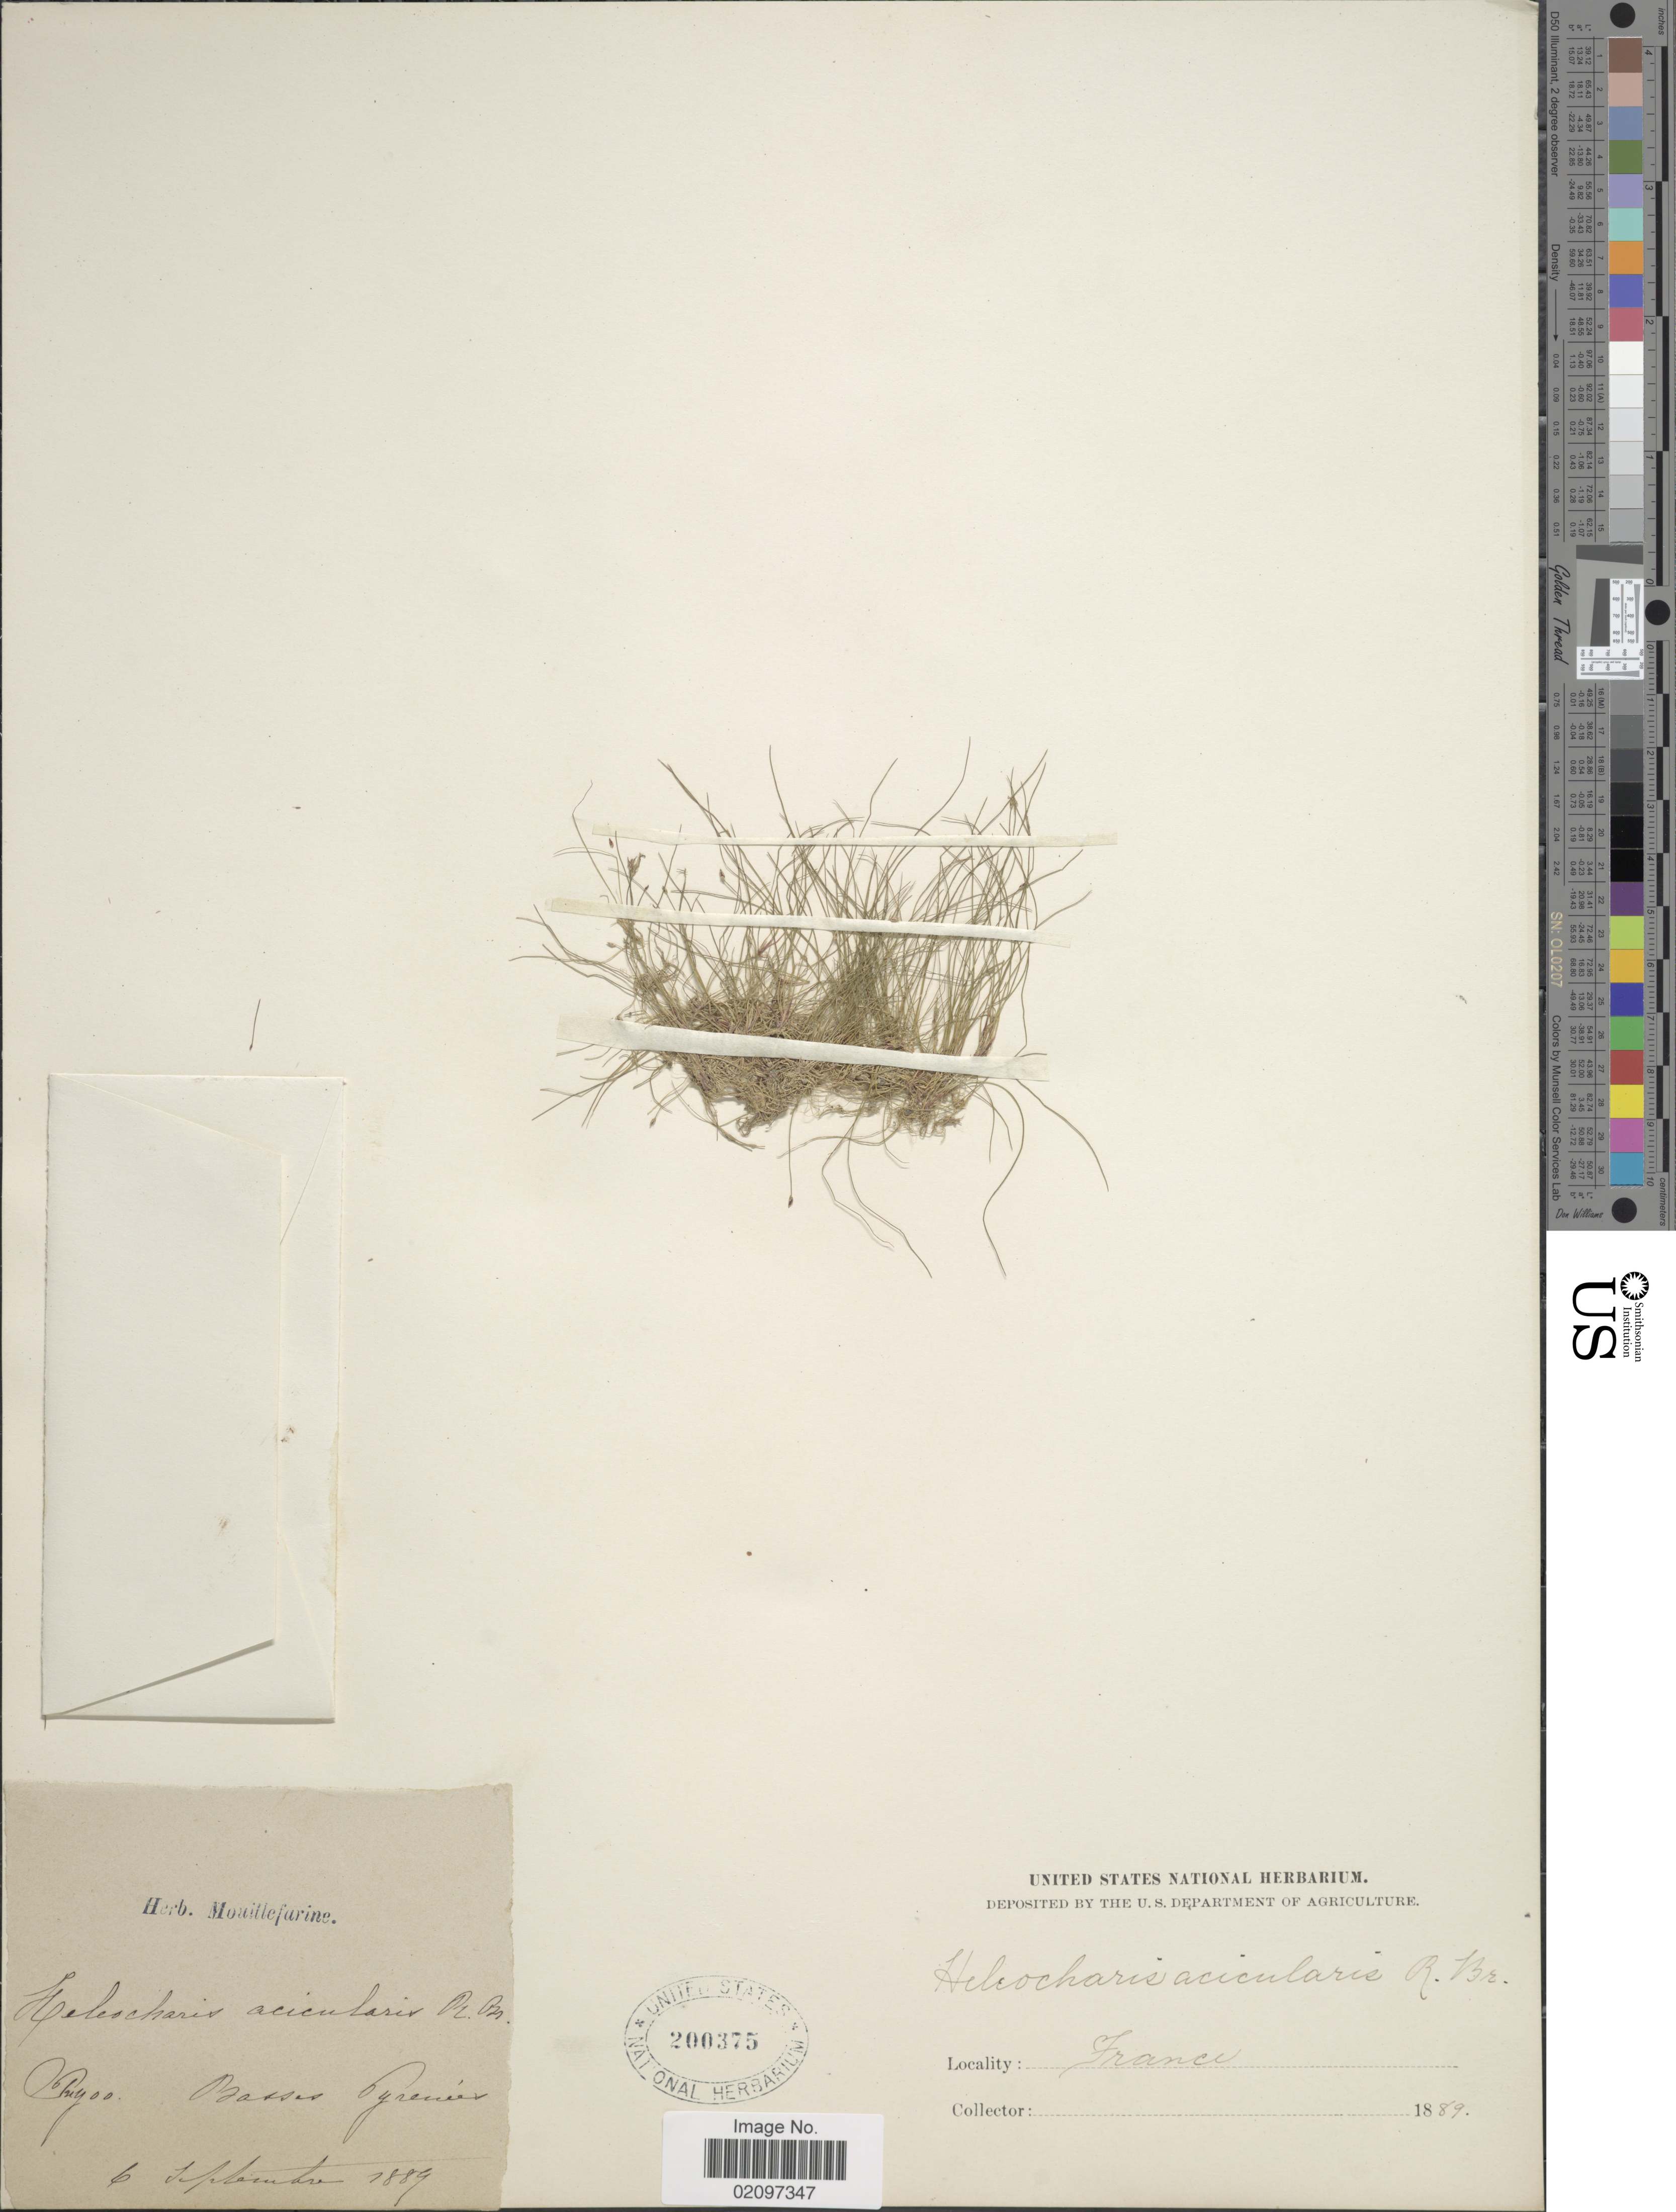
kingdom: Plantae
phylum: Tracheophyta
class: Liliopsida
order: Poales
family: Cyperaceae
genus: Eleocharis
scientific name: Eleocharis acicularis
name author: (L.) Roem. & Schult.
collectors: ex herb. Mouillefarine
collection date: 1889-09-06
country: France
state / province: Nouvelle-Aquitaine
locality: Puyoô, Basses Pyrénées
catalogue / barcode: US 200375